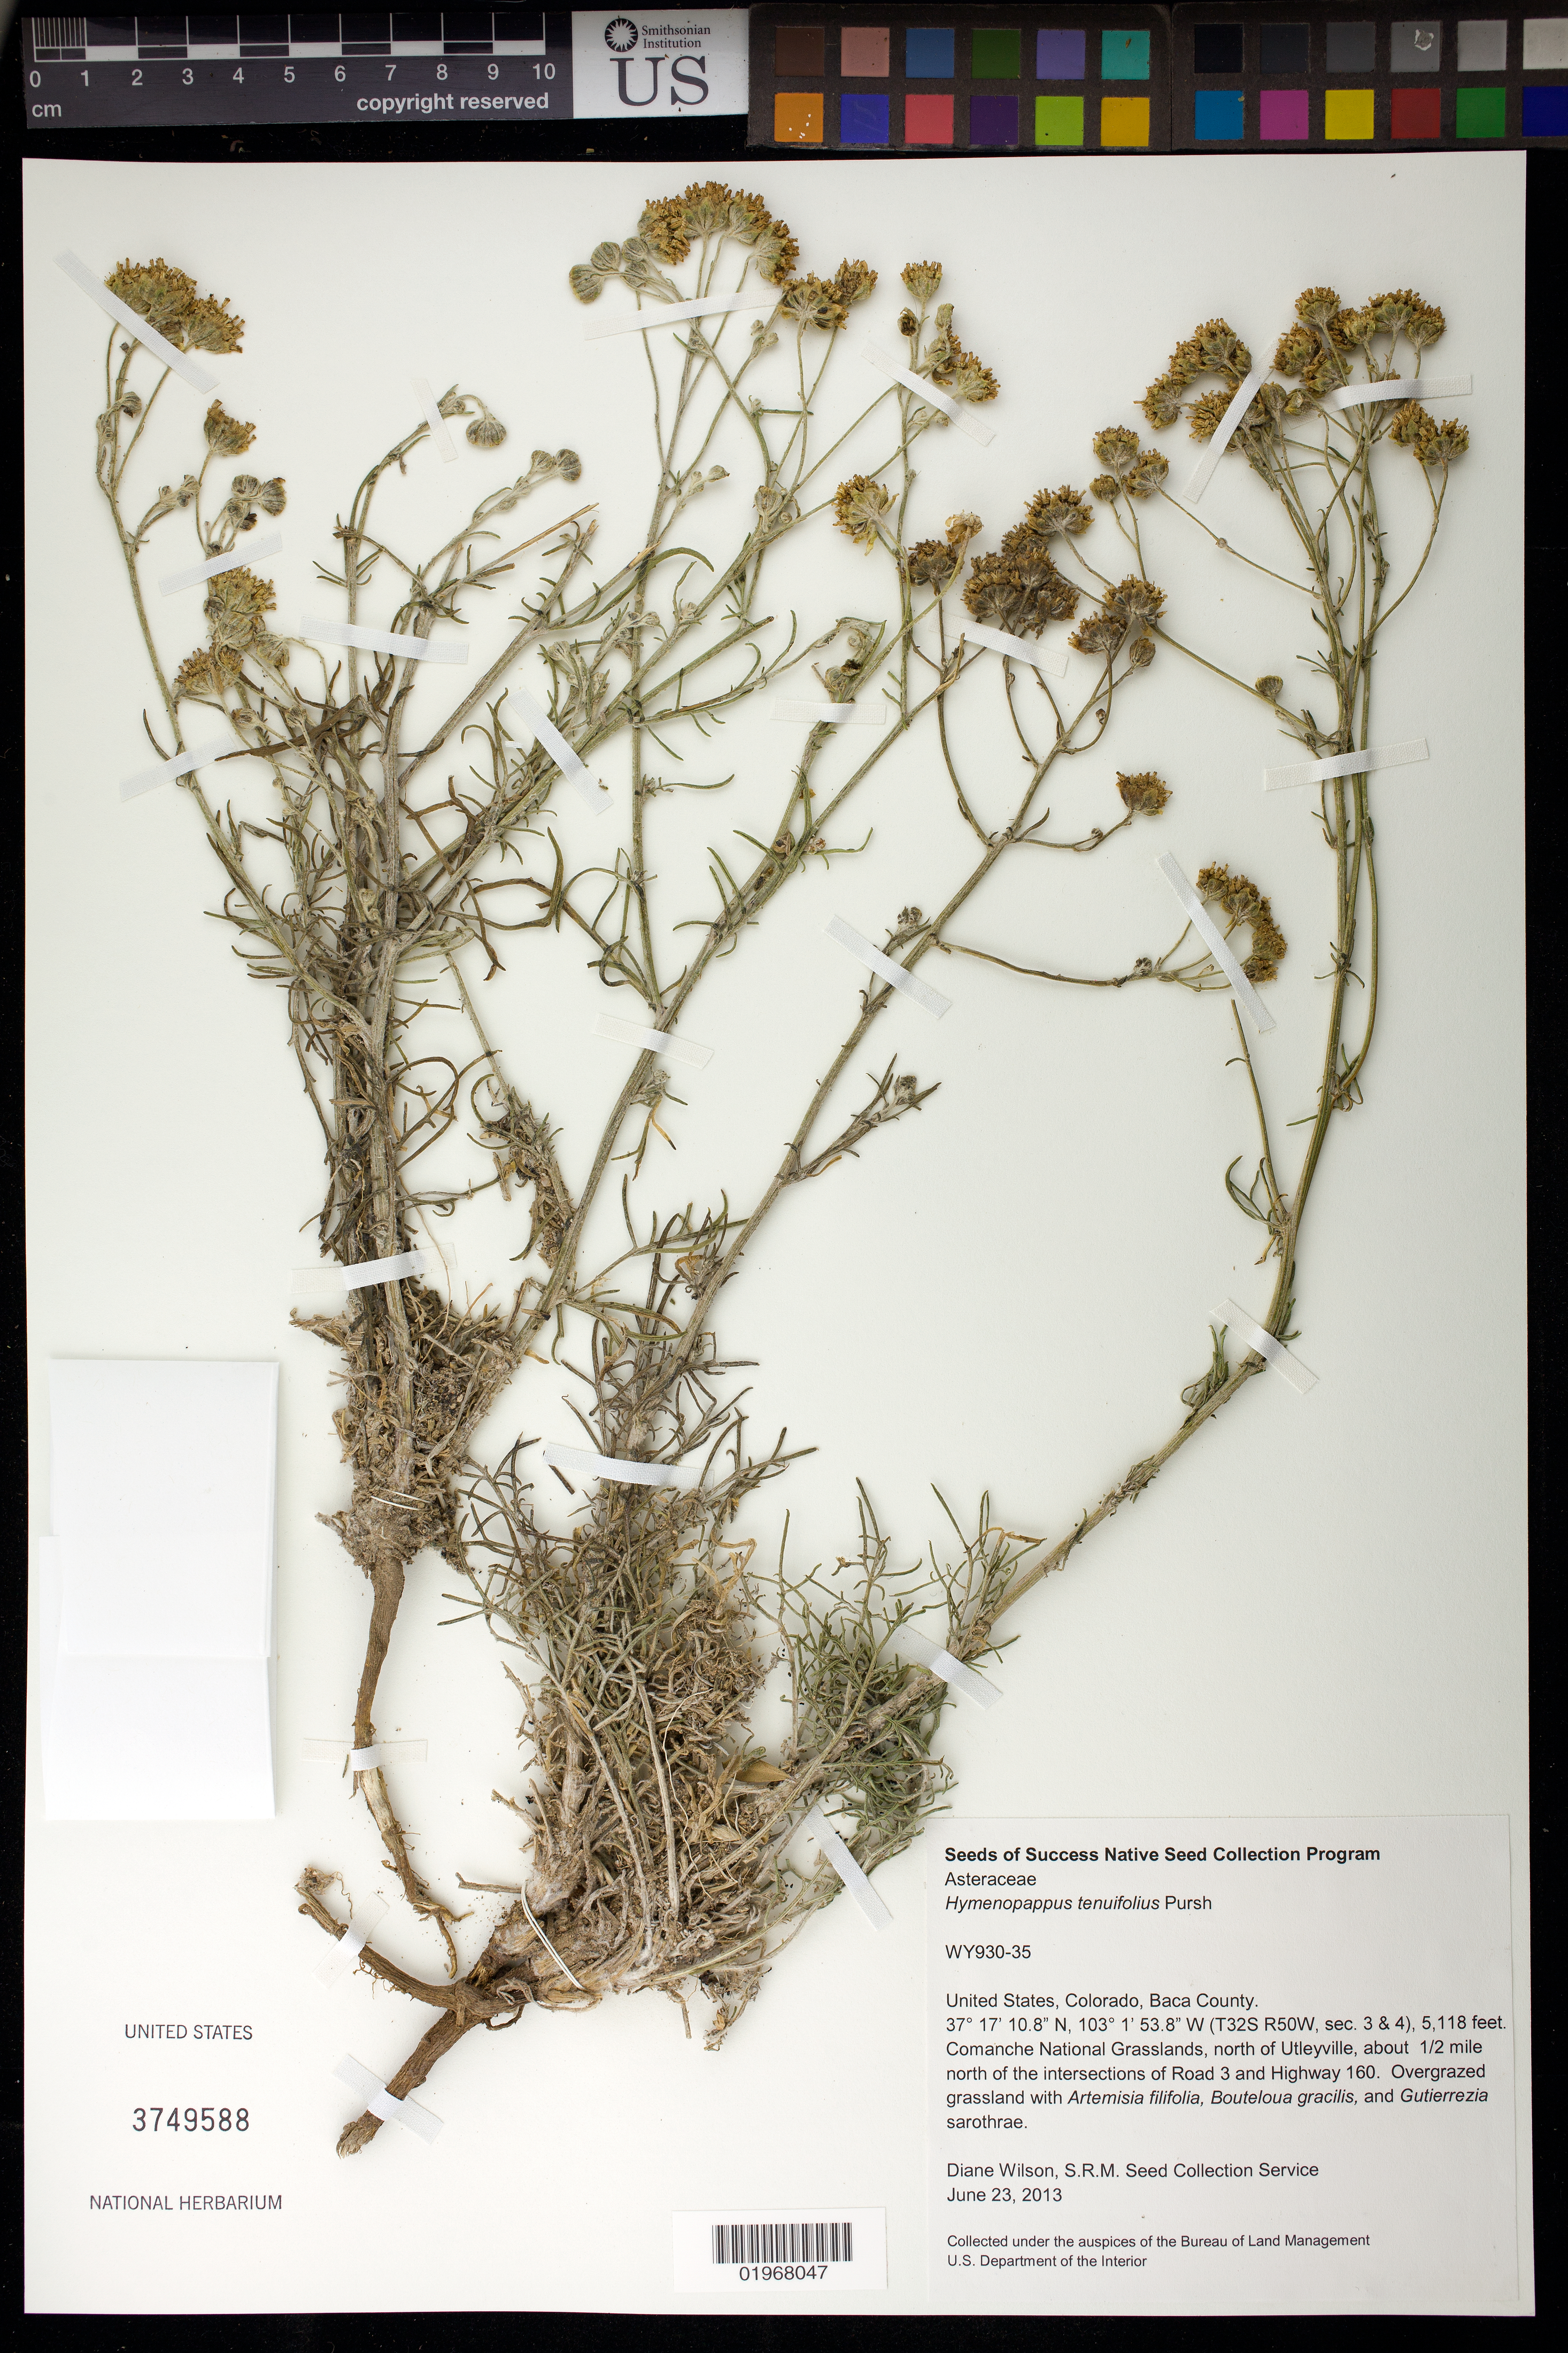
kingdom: Plantae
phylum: Tracheophyta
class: Magnoliopsida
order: Asterales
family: Asteraceae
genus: Hymenopappus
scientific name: Hymenopappus tenuifolius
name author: Pursh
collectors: D. Wilson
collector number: WY930-34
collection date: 2013-06-23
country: United States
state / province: Colorado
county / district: Baca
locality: Comanche National Grassland, N of Utleyville, 1.5 mi. N of intersection of Road 3 andHwy 160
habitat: Overgrazed grassland with Artemisia filifolia, Bouteloua gracilis, ect.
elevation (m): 1560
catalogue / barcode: US 3749588